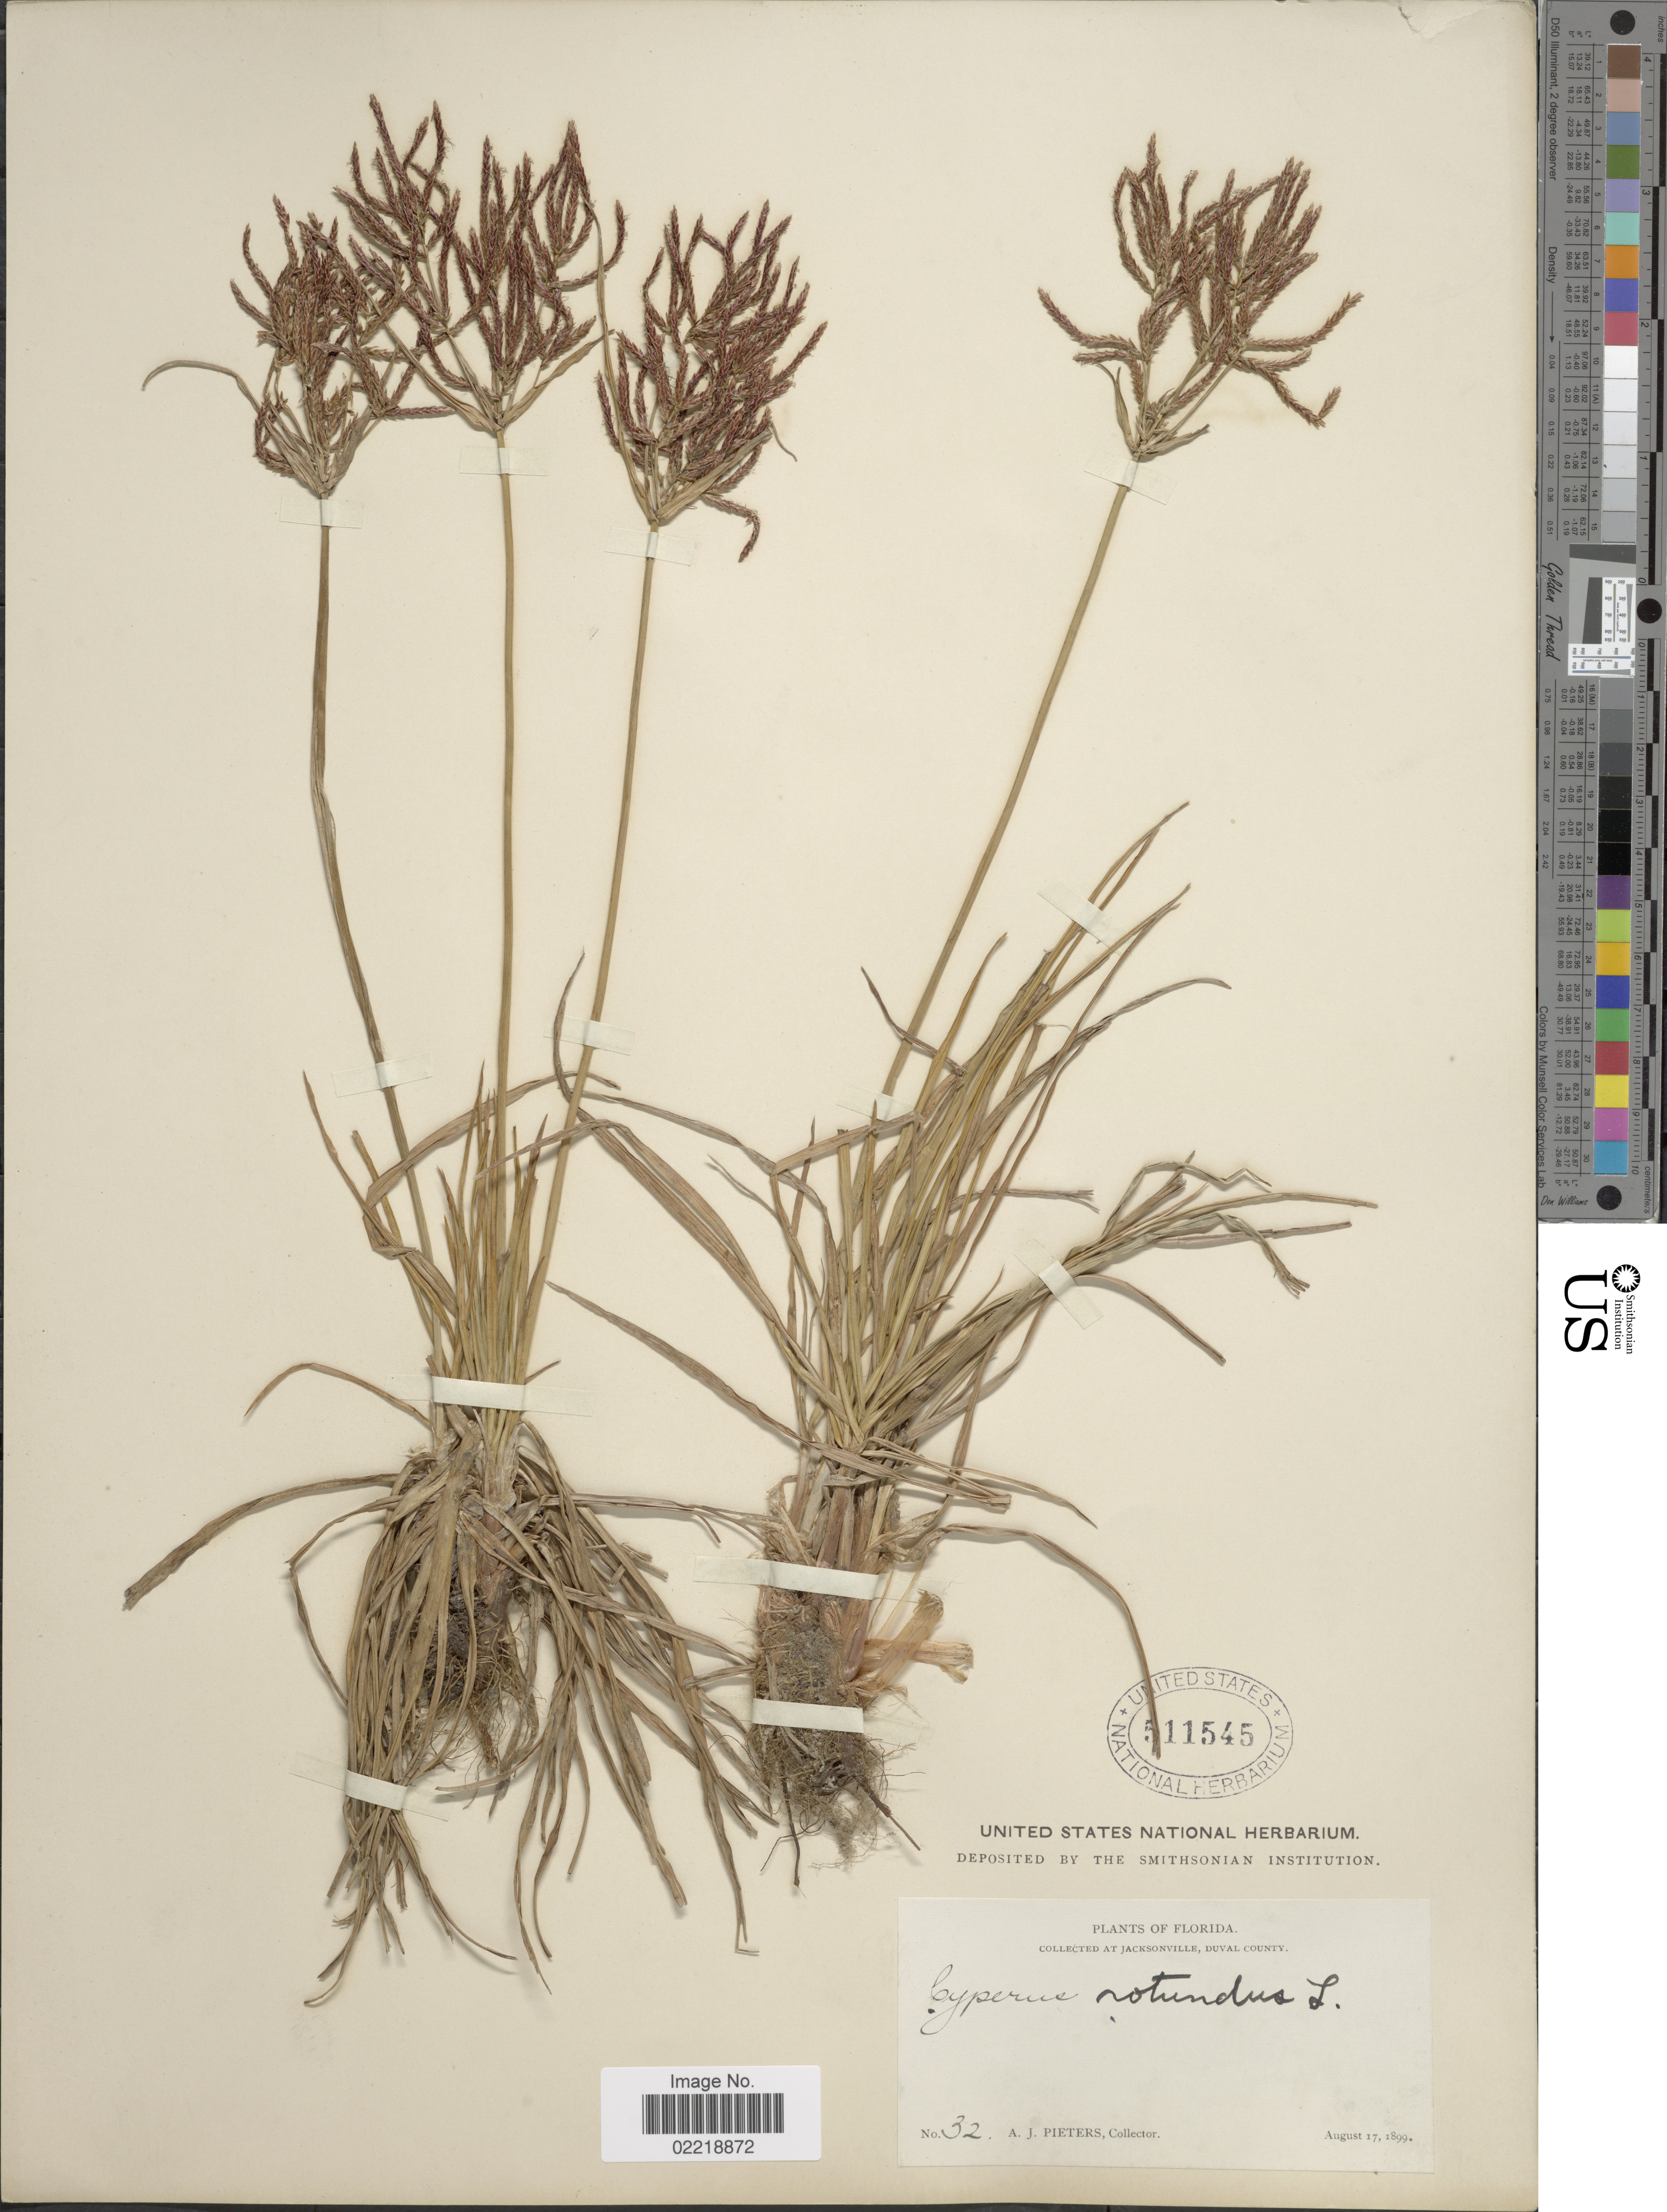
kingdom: Plantae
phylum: Tracheophyta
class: Liliopsida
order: Poales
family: Cyperaceae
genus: Cyperus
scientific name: Cyperus rotundus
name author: L.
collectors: A. Pieters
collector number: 32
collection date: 1899-08-17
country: United States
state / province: Florida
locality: At Jacksonville, Duval County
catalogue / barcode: US 511545